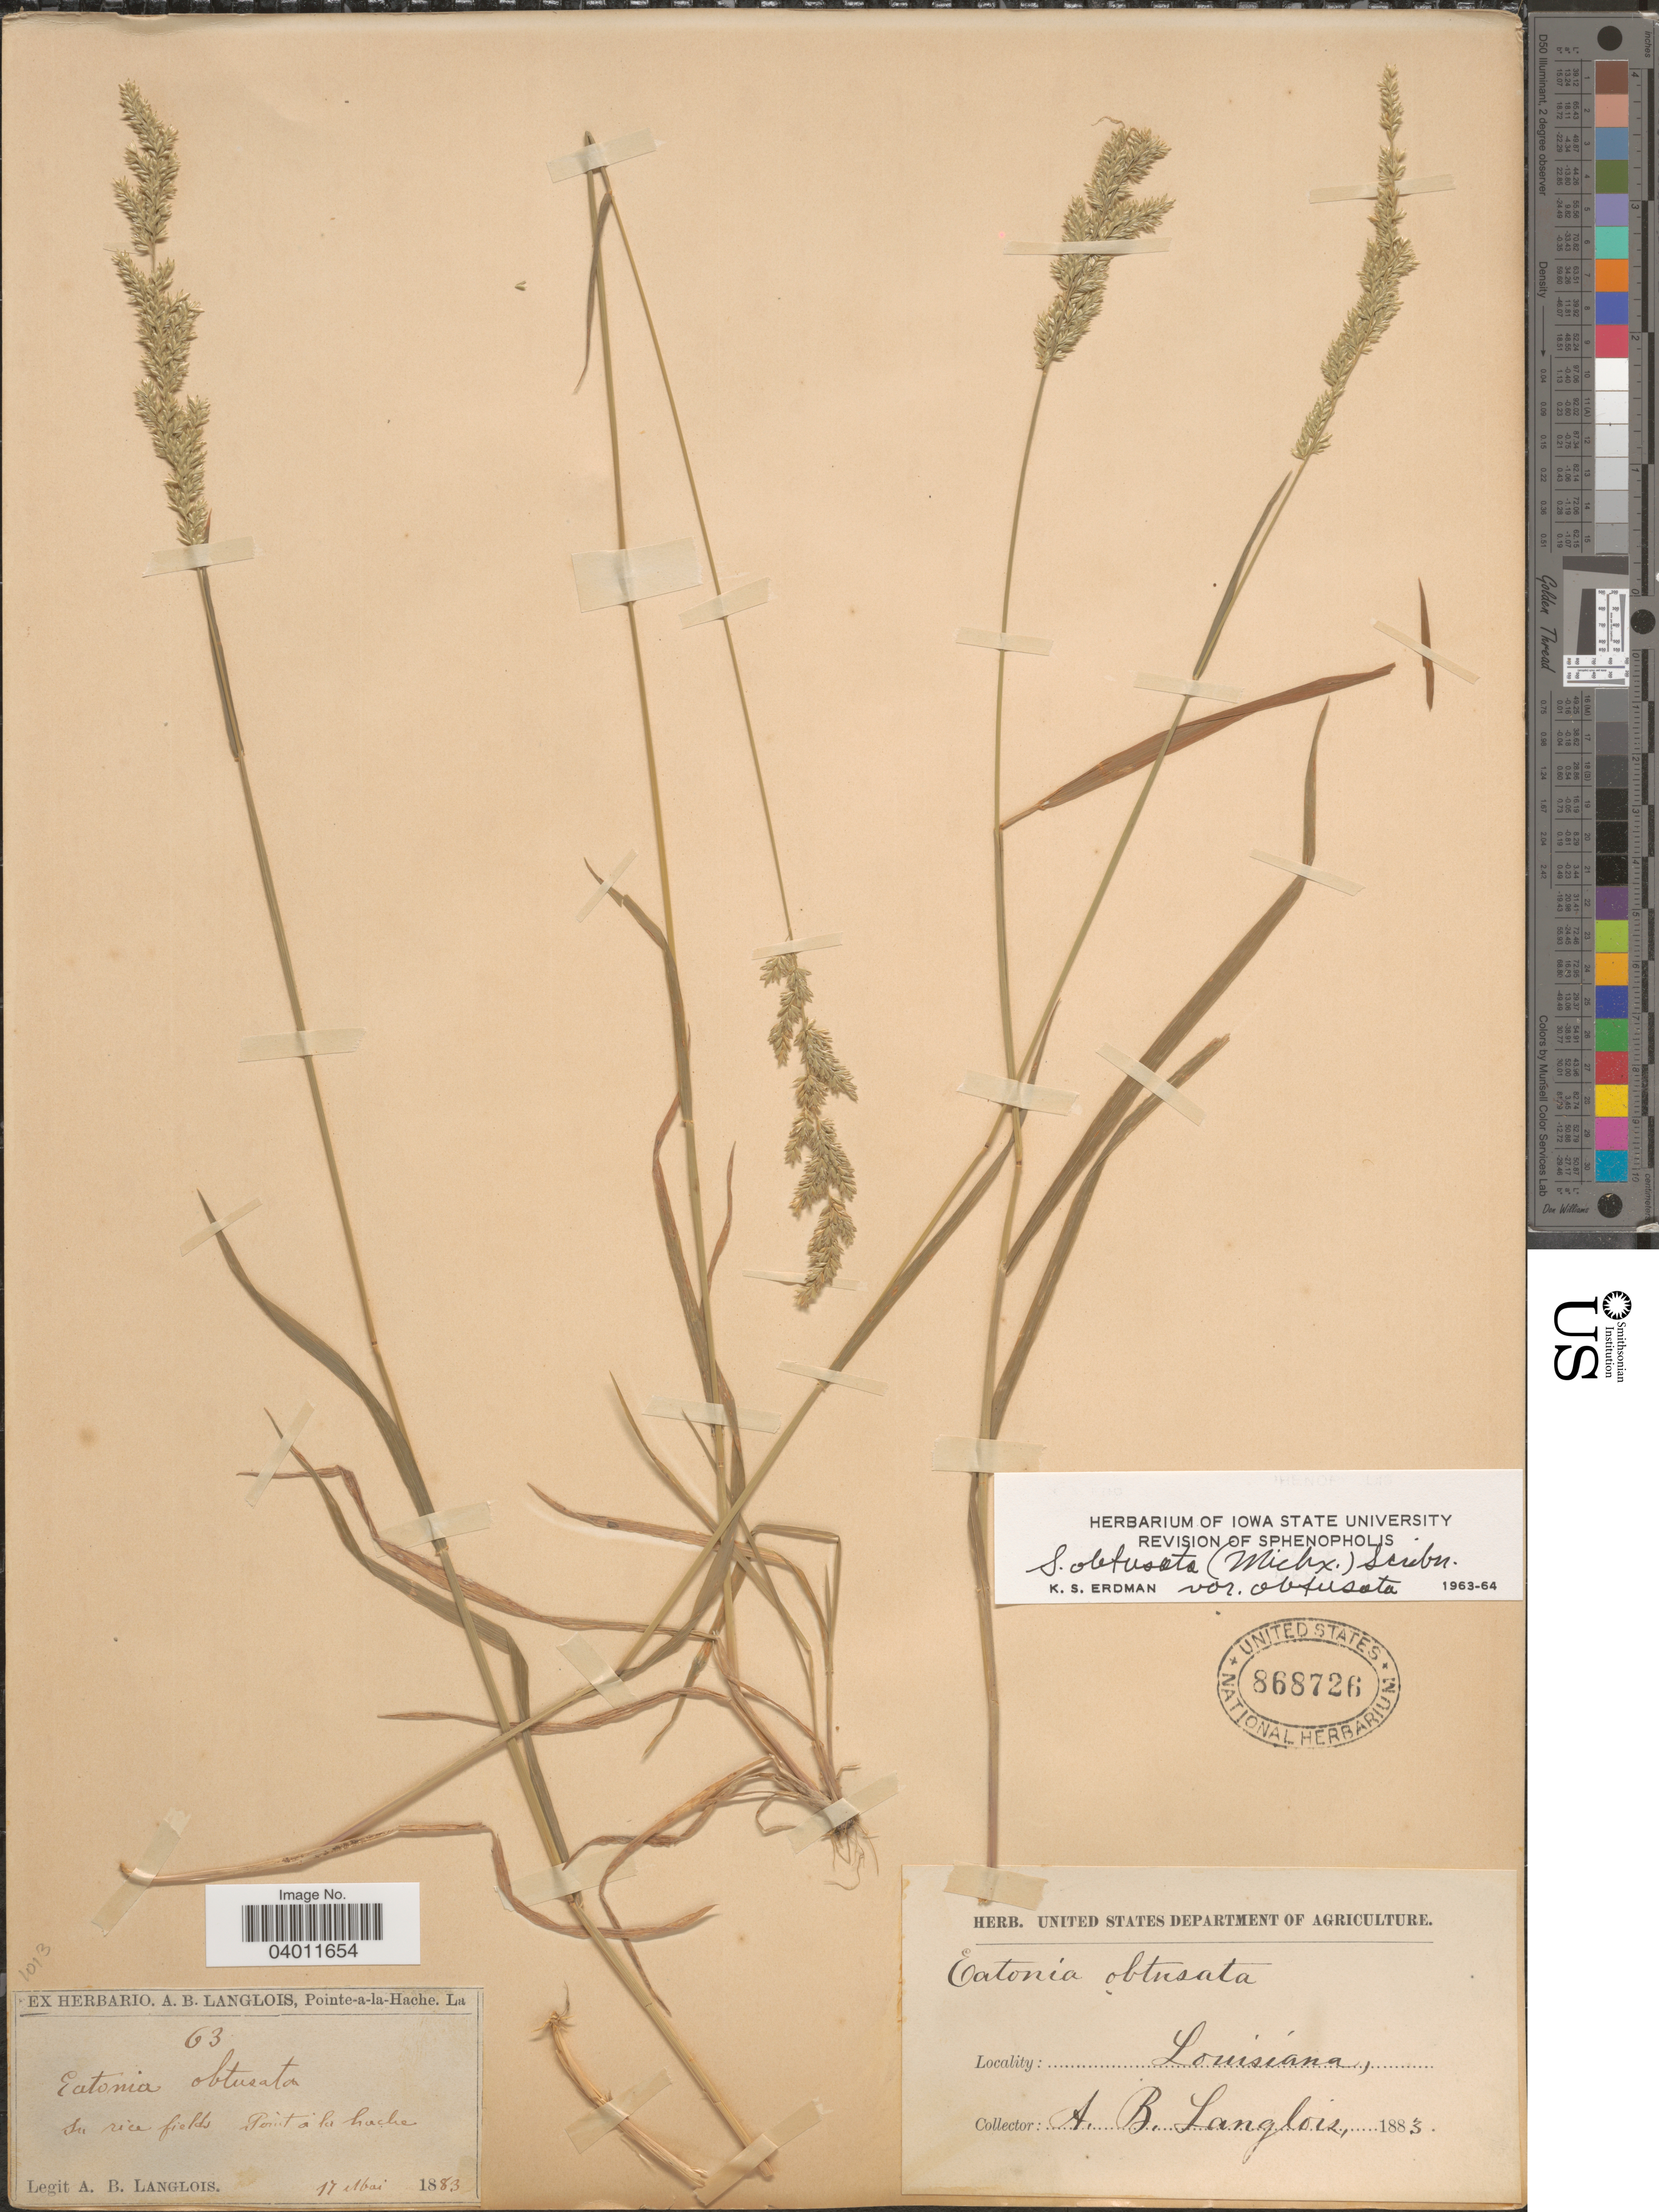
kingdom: Plantae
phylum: Tracheophyta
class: Liliopsida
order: Poales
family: Poaceae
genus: Sphenopholis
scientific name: Sphenopholis obtusata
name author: (Michx.) Scribn.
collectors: A. Langlois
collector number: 63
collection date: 1883-05-17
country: United States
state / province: Louisiana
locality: In rice fields Point a la Hache.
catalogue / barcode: US 868726